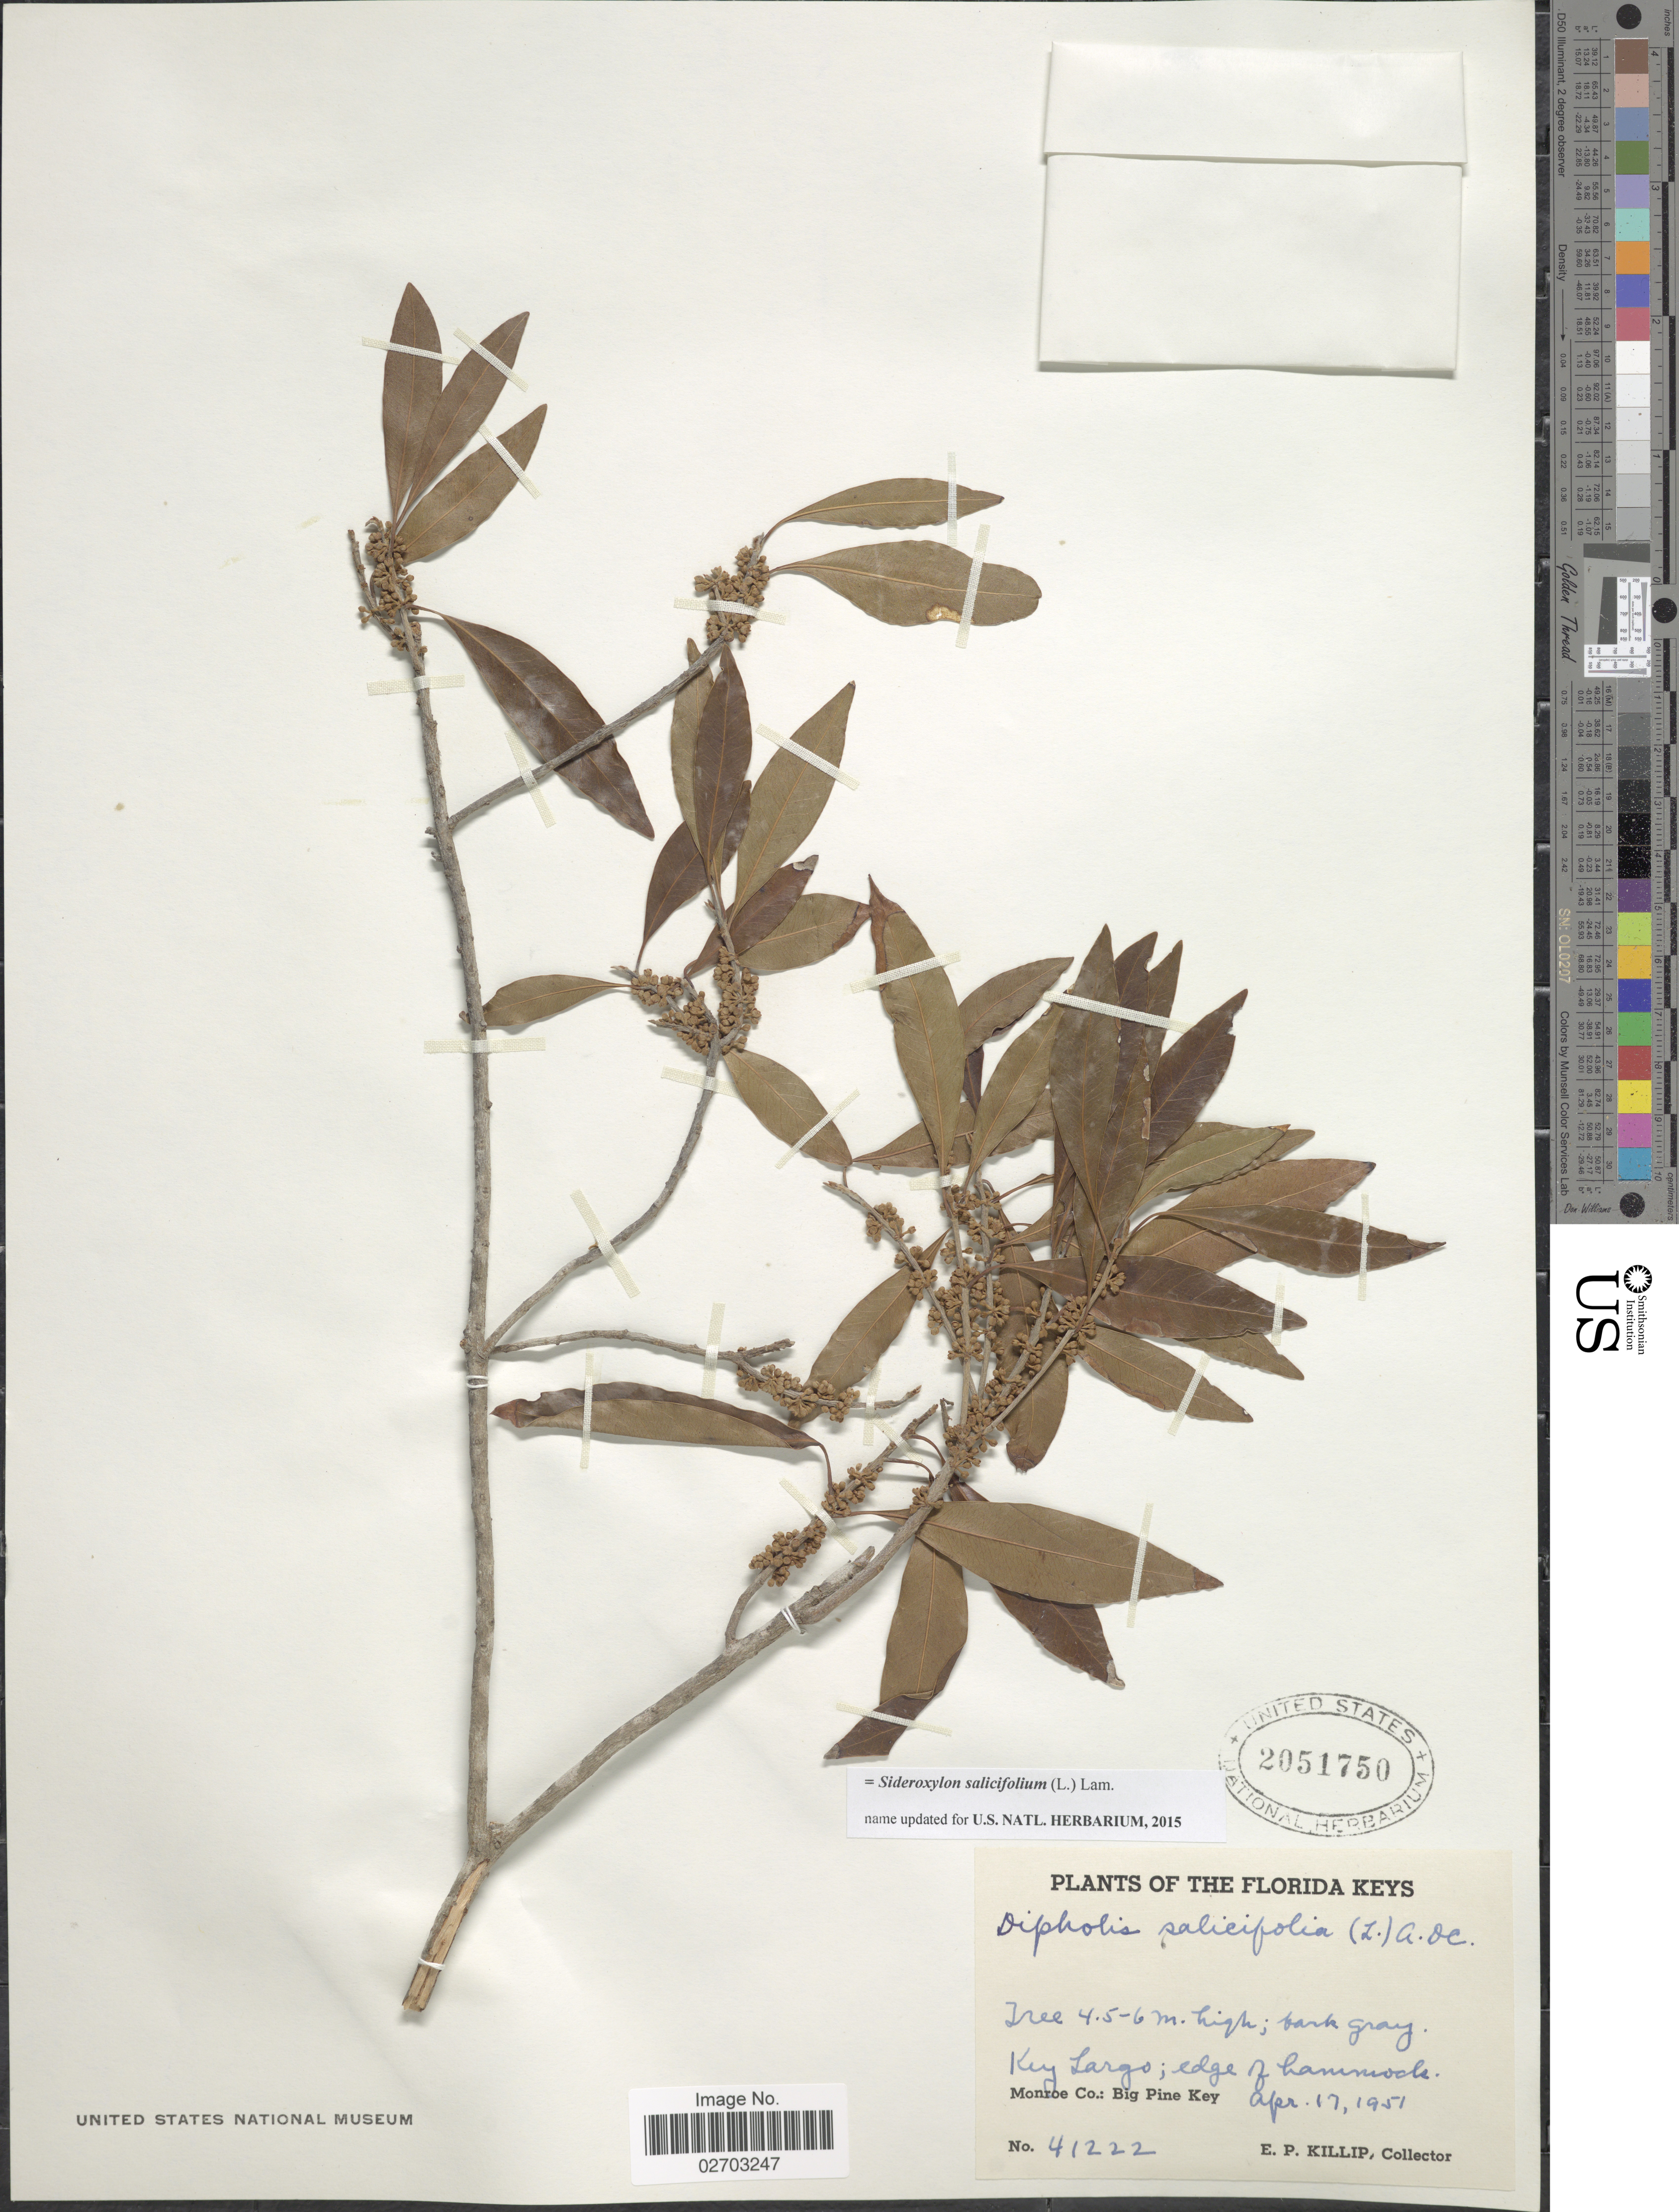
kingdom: Plantae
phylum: Tracheophyta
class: Magnoliopsida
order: Ericales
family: Sapotaceae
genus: Sideroxylon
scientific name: Sideroxylon salicifolium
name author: (L.) Lam.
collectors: E. P. Killip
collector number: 41222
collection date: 1951-04-17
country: United States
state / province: Florida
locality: Florida Keys, Key Largo; edge of hammock, Monroe Co.: Big Pine Key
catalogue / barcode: US 2051750